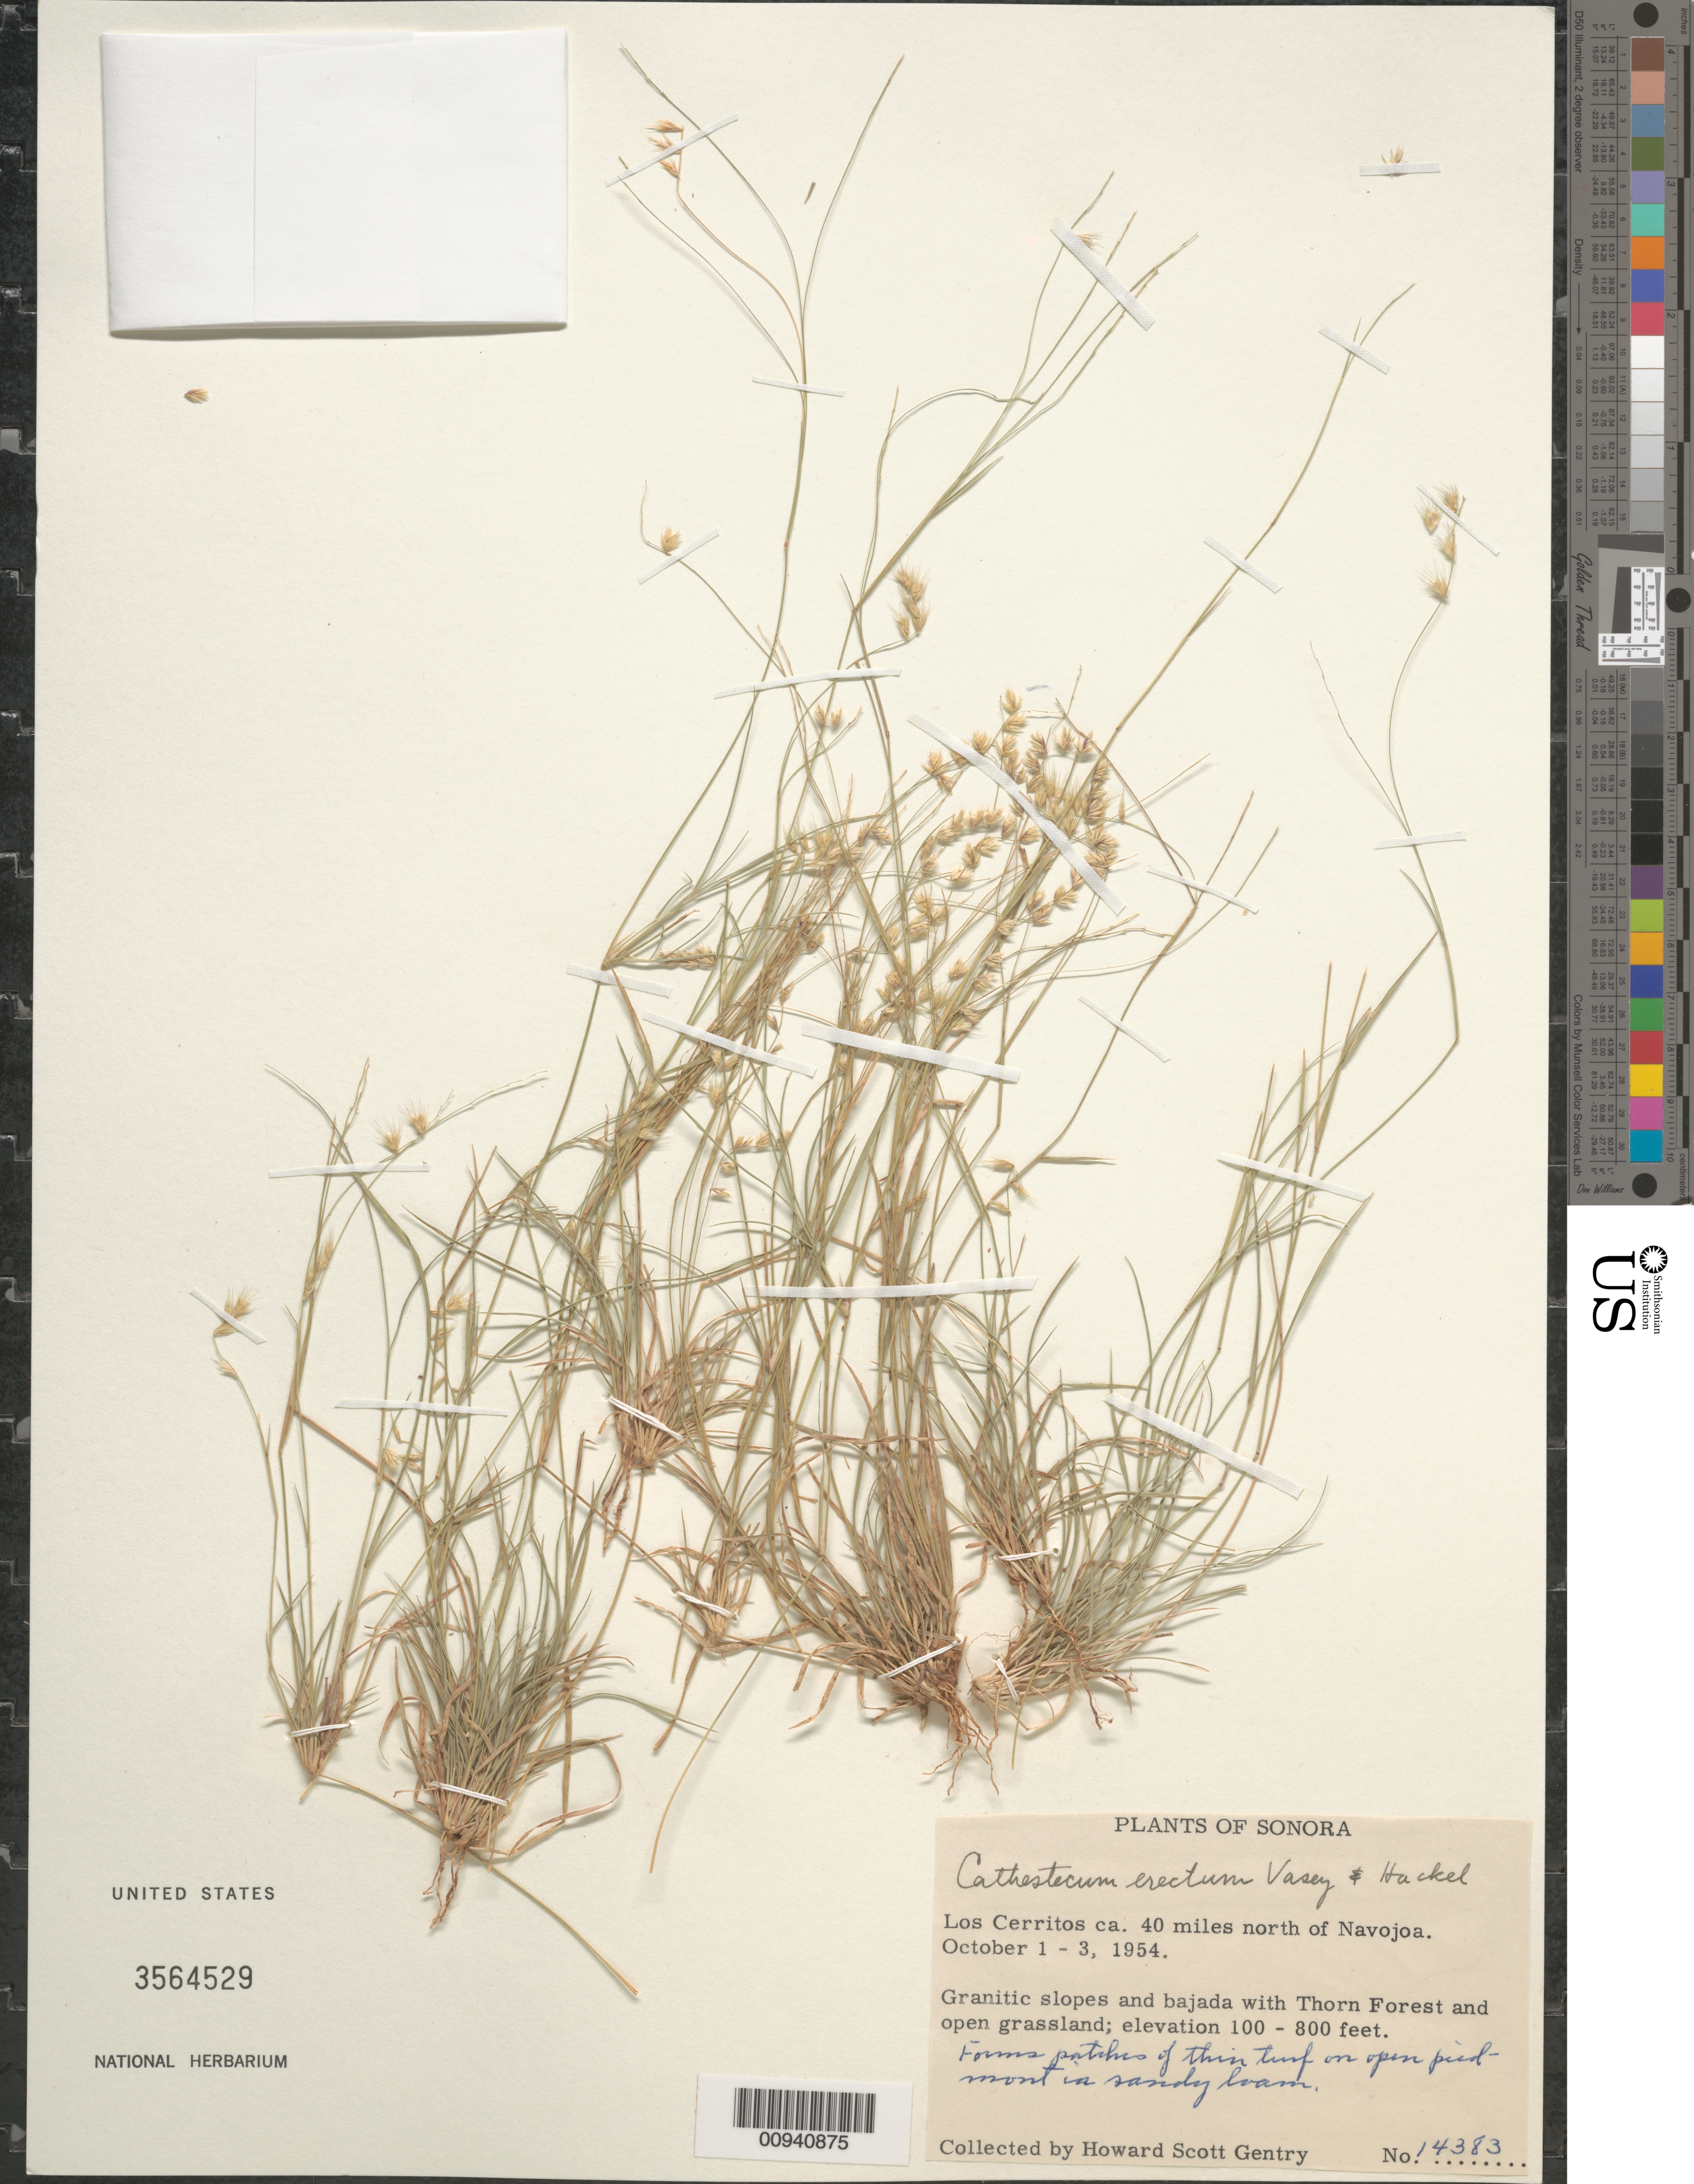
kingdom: Plantae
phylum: Tracheophyta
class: Liliopsida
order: Poales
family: Poaceae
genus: Cathestecum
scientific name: Cathestecum erectum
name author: Vasey & Hack.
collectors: H. S. Gentry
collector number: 14383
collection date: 1954-10-01/1954-10-03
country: Mexico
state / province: Sonora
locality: Los Cerritos ca. 40 miles north of Navojoa.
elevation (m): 30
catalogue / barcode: US 3564529